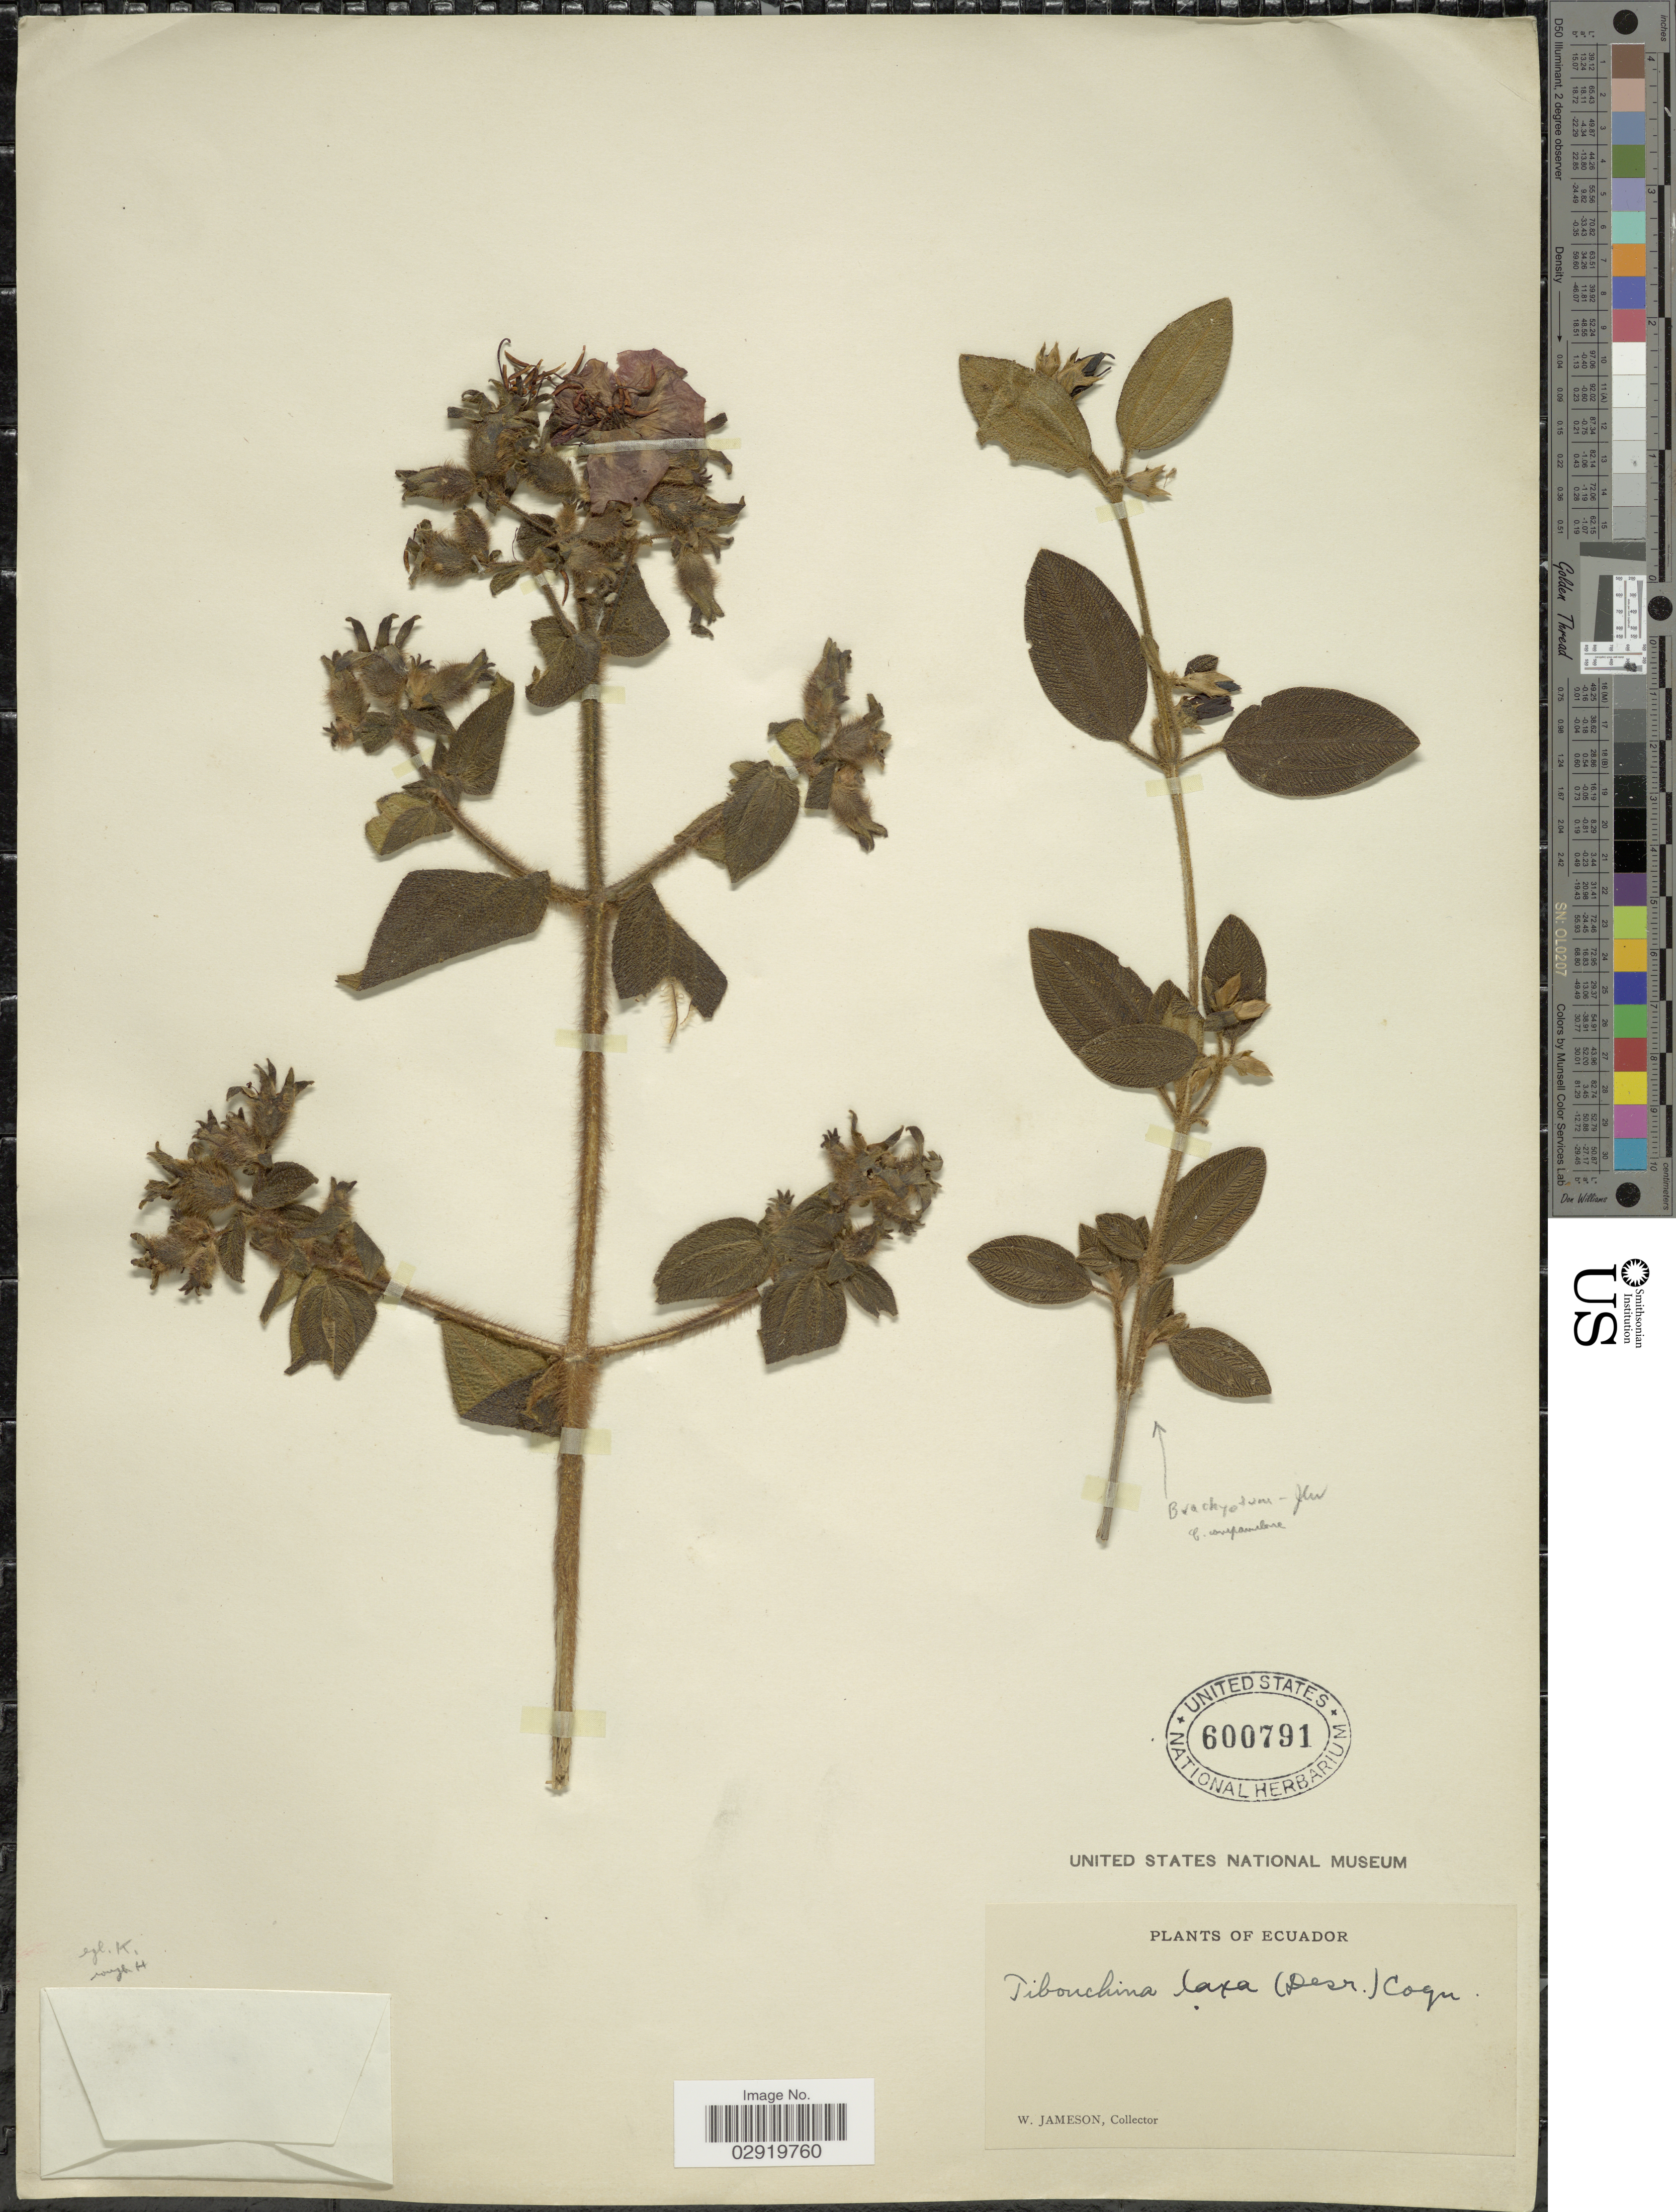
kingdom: Plantae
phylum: Tracheophyta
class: Magnoliopsida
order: Myrtales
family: Melastomataceae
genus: Brachyotum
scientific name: Brachyotum campanulare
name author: (Bonpl.) Triana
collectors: W. Jameson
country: Ecuador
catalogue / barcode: US 600791